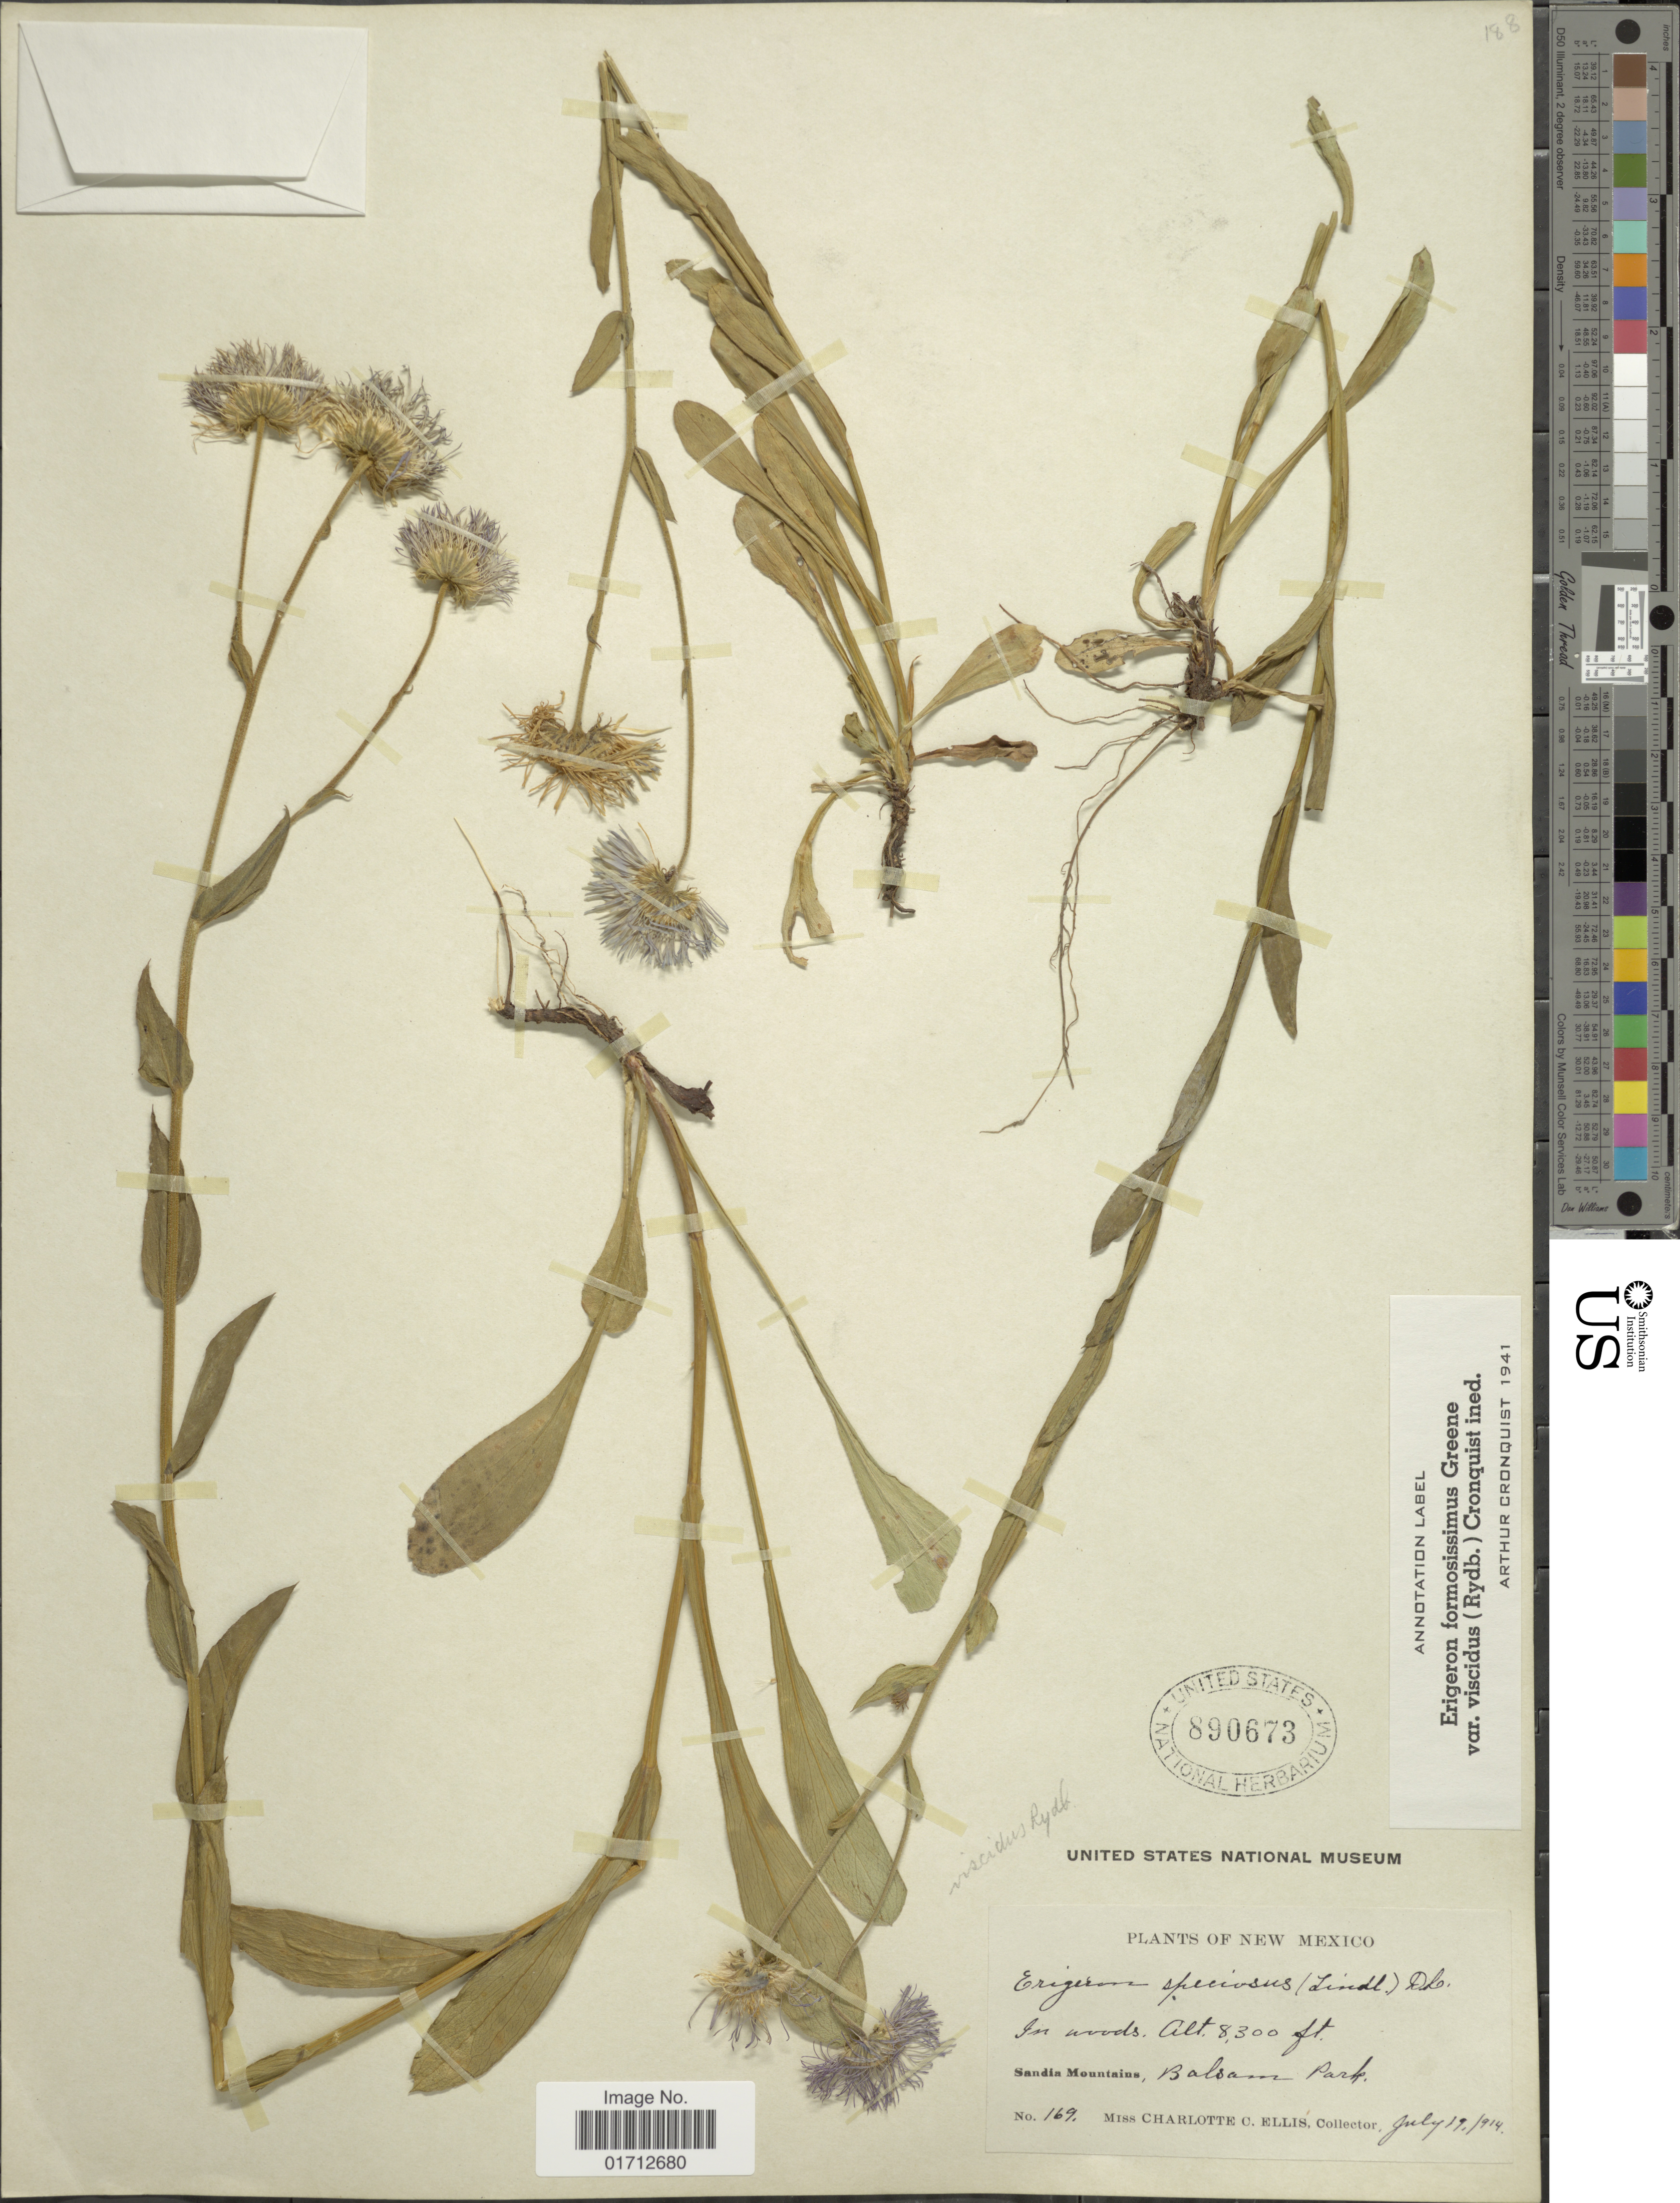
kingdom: Plantae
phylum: Tracheophyta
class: Magnoliopsida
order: Asterales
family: Asteraceae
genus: Erigeron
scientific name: Erigeron formosissimus var. viscidus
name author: (Rydb.) Cronq.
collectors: C. C. Ellis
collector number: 1369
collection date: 1914-07-19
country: United States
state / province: New Mexico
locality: Sandia Mountains, Balsam Park.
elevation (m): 2530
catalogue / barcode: US 890673